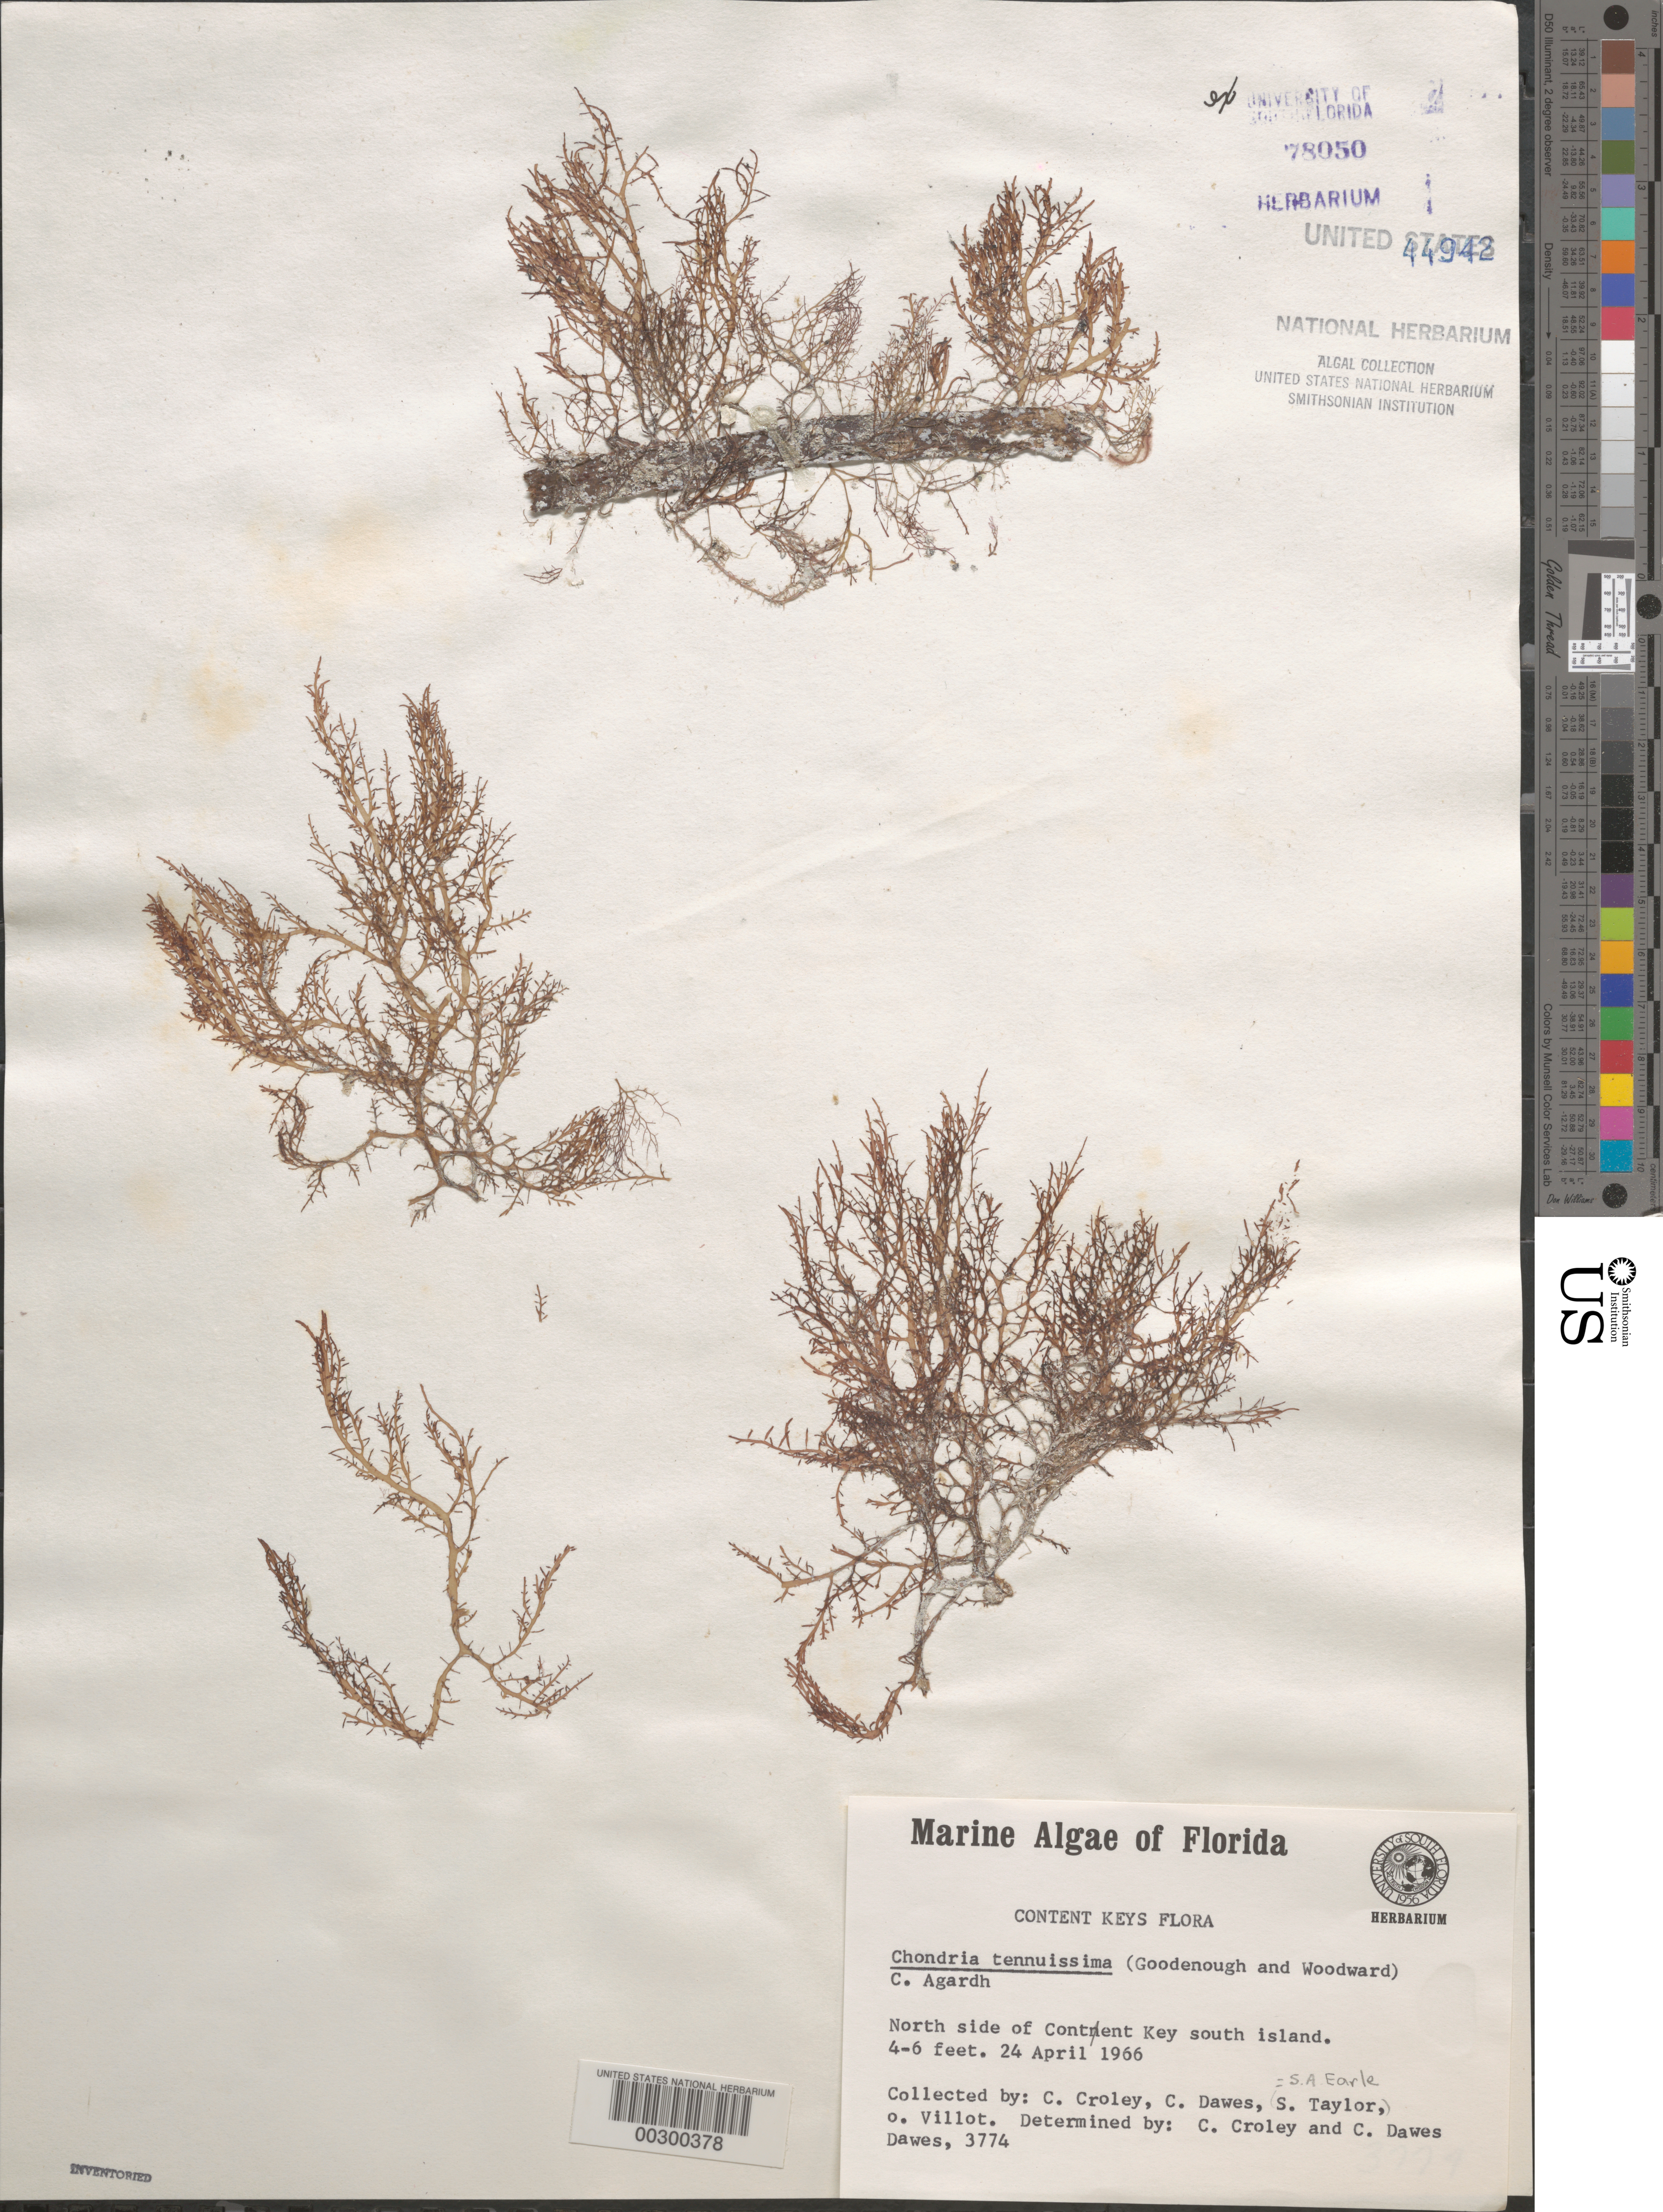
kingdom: Plantae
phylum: Rhodophyta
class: Florideophyceae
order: Ceramiales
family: Rhodomelaceae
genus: Chondria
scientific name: Chondria capillaris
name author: M.J. Wynne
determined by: Algae name updating Project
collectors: F. C. Croley, C. Dawes, S. A. Earle & O. Villot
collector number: Cjd 3774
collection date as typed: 24 Apr 1966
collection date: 1966-04-24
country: United States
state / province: Florida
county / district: Monroe County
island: Content Keys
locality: South island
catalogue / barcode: US 44942